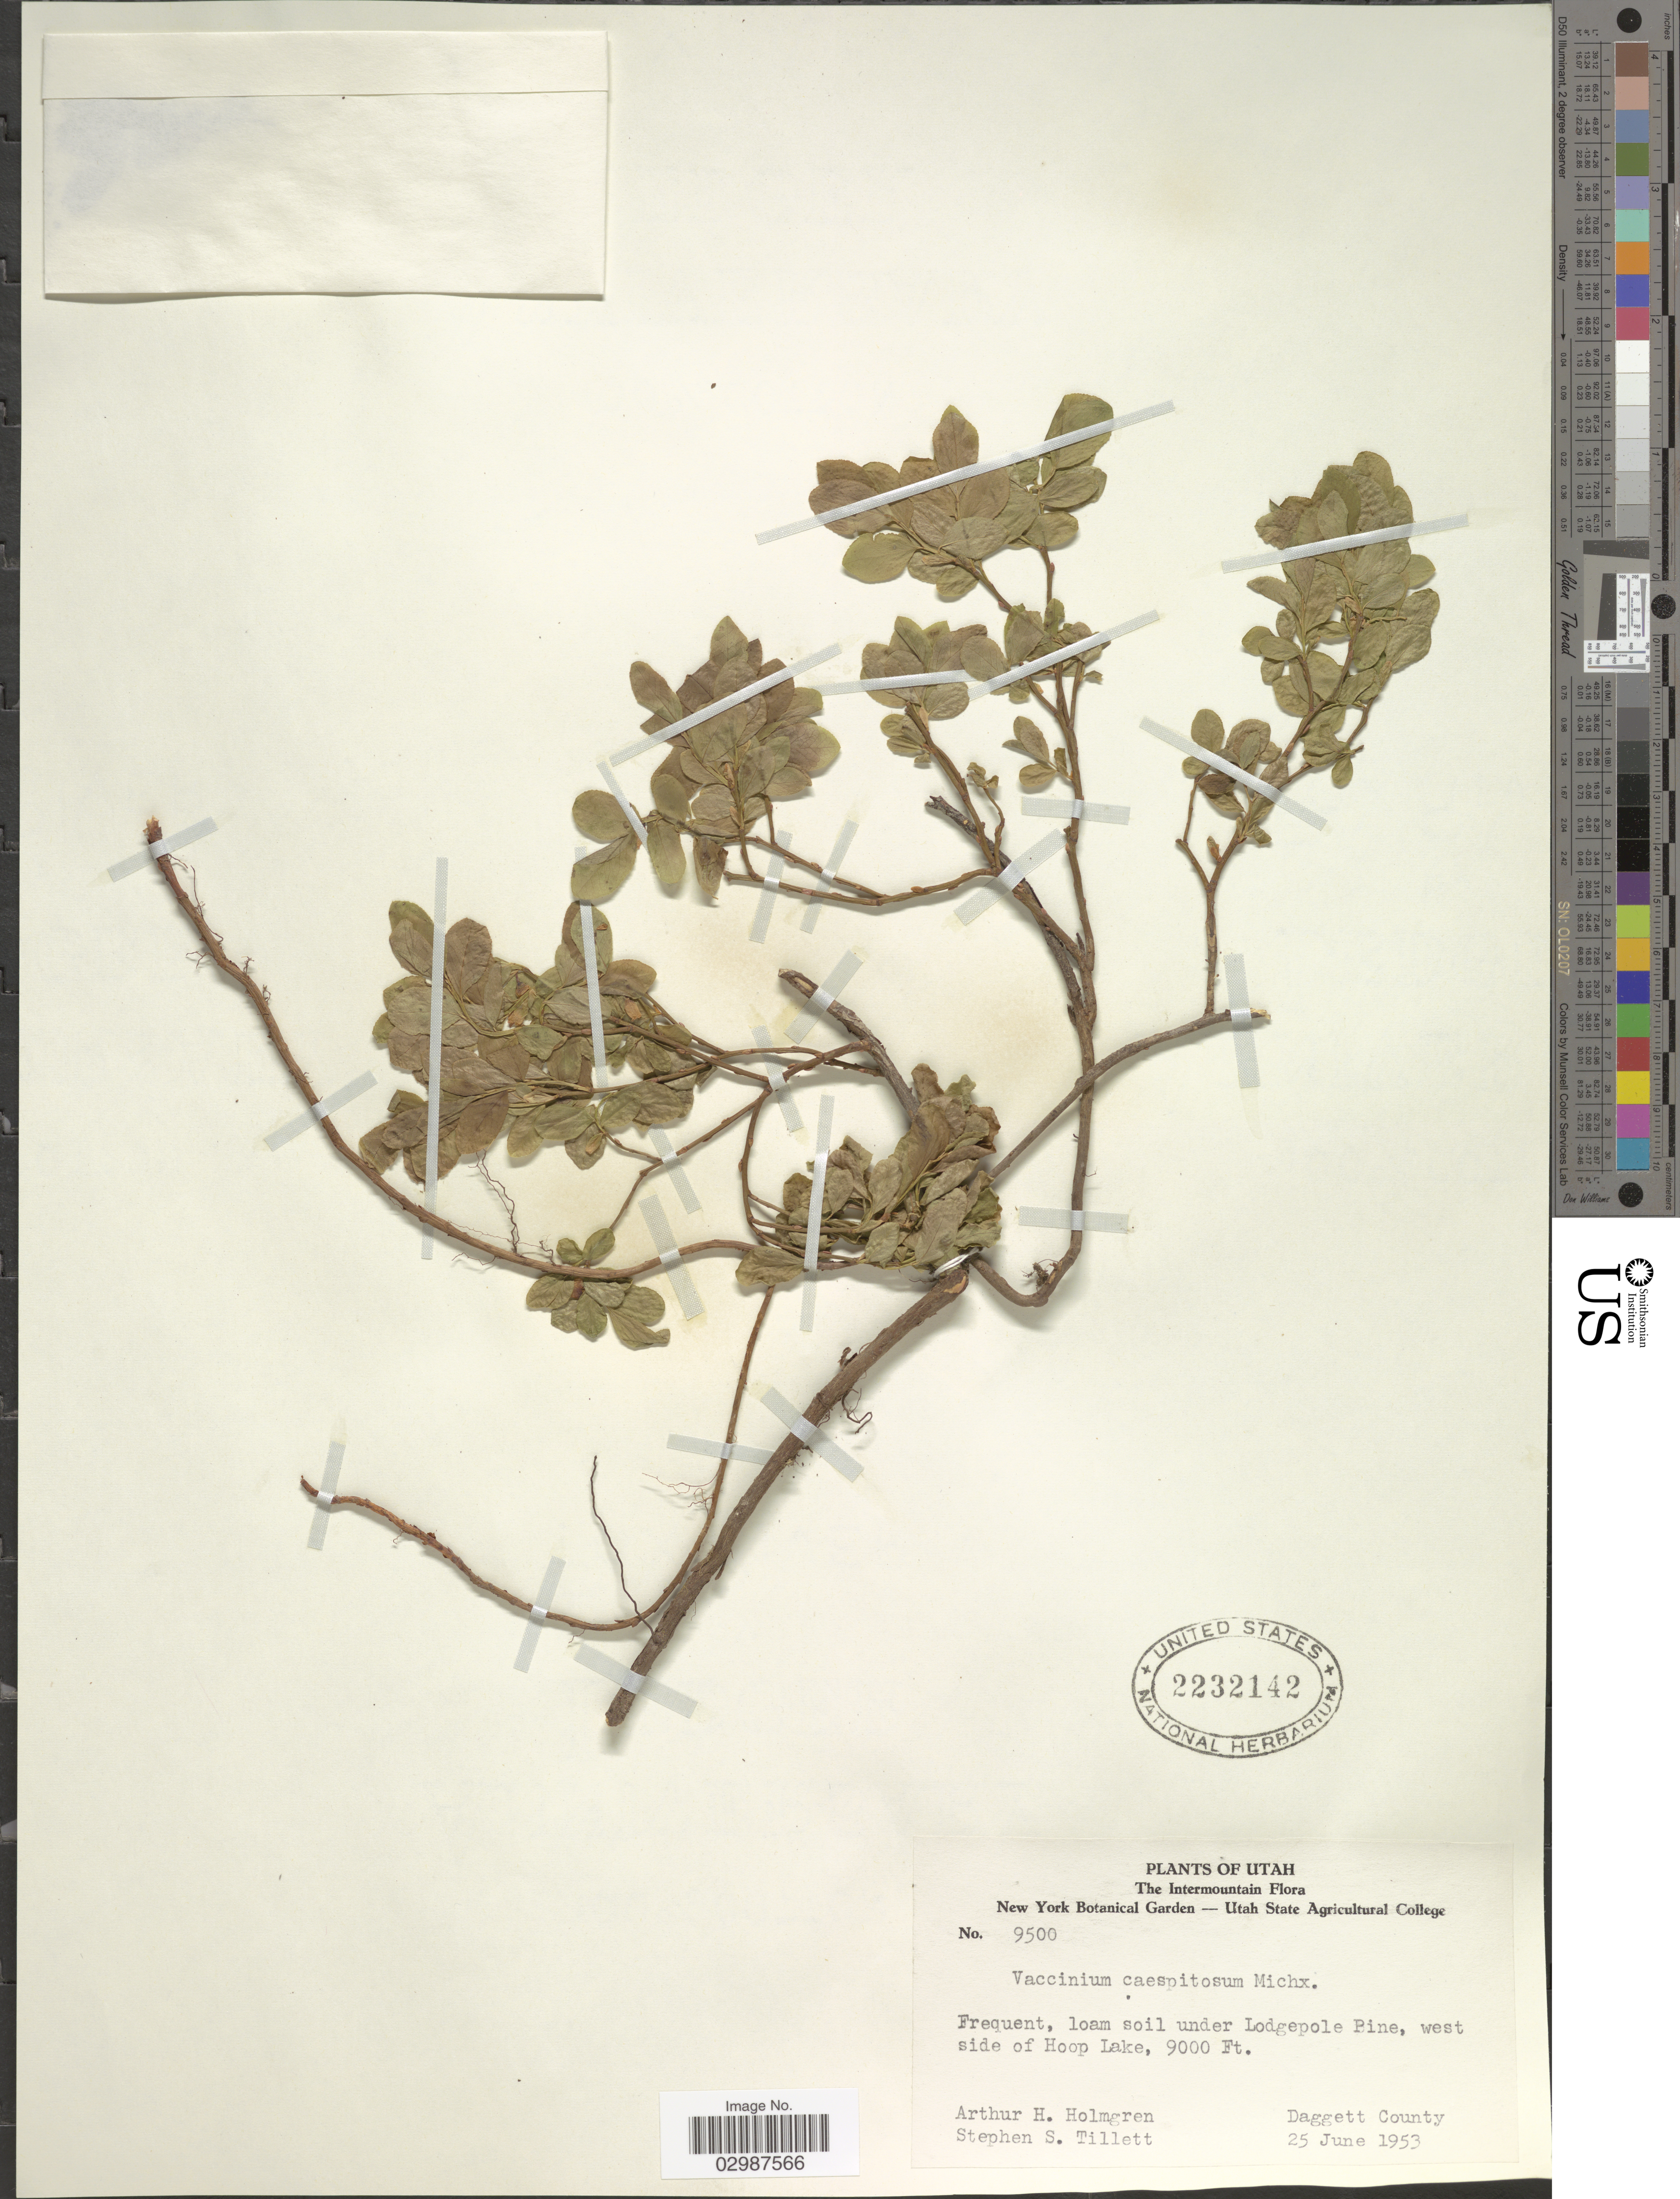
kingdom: Plantae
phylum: Tracheophyta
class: Magnoliopsida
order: Ericales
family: Ericaceae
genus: Vaccinium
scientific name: Vaccinium caespitosum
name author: Michx.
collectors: A. H. Holmgren & S. S. Tillett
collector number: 9500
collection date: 1953-06-25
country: United States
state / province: Utah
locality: The Intermountain. Under Lodgepole Pine, west side of Hoop Lake. Daggett County.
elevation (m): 2743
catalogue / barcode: US 2232142